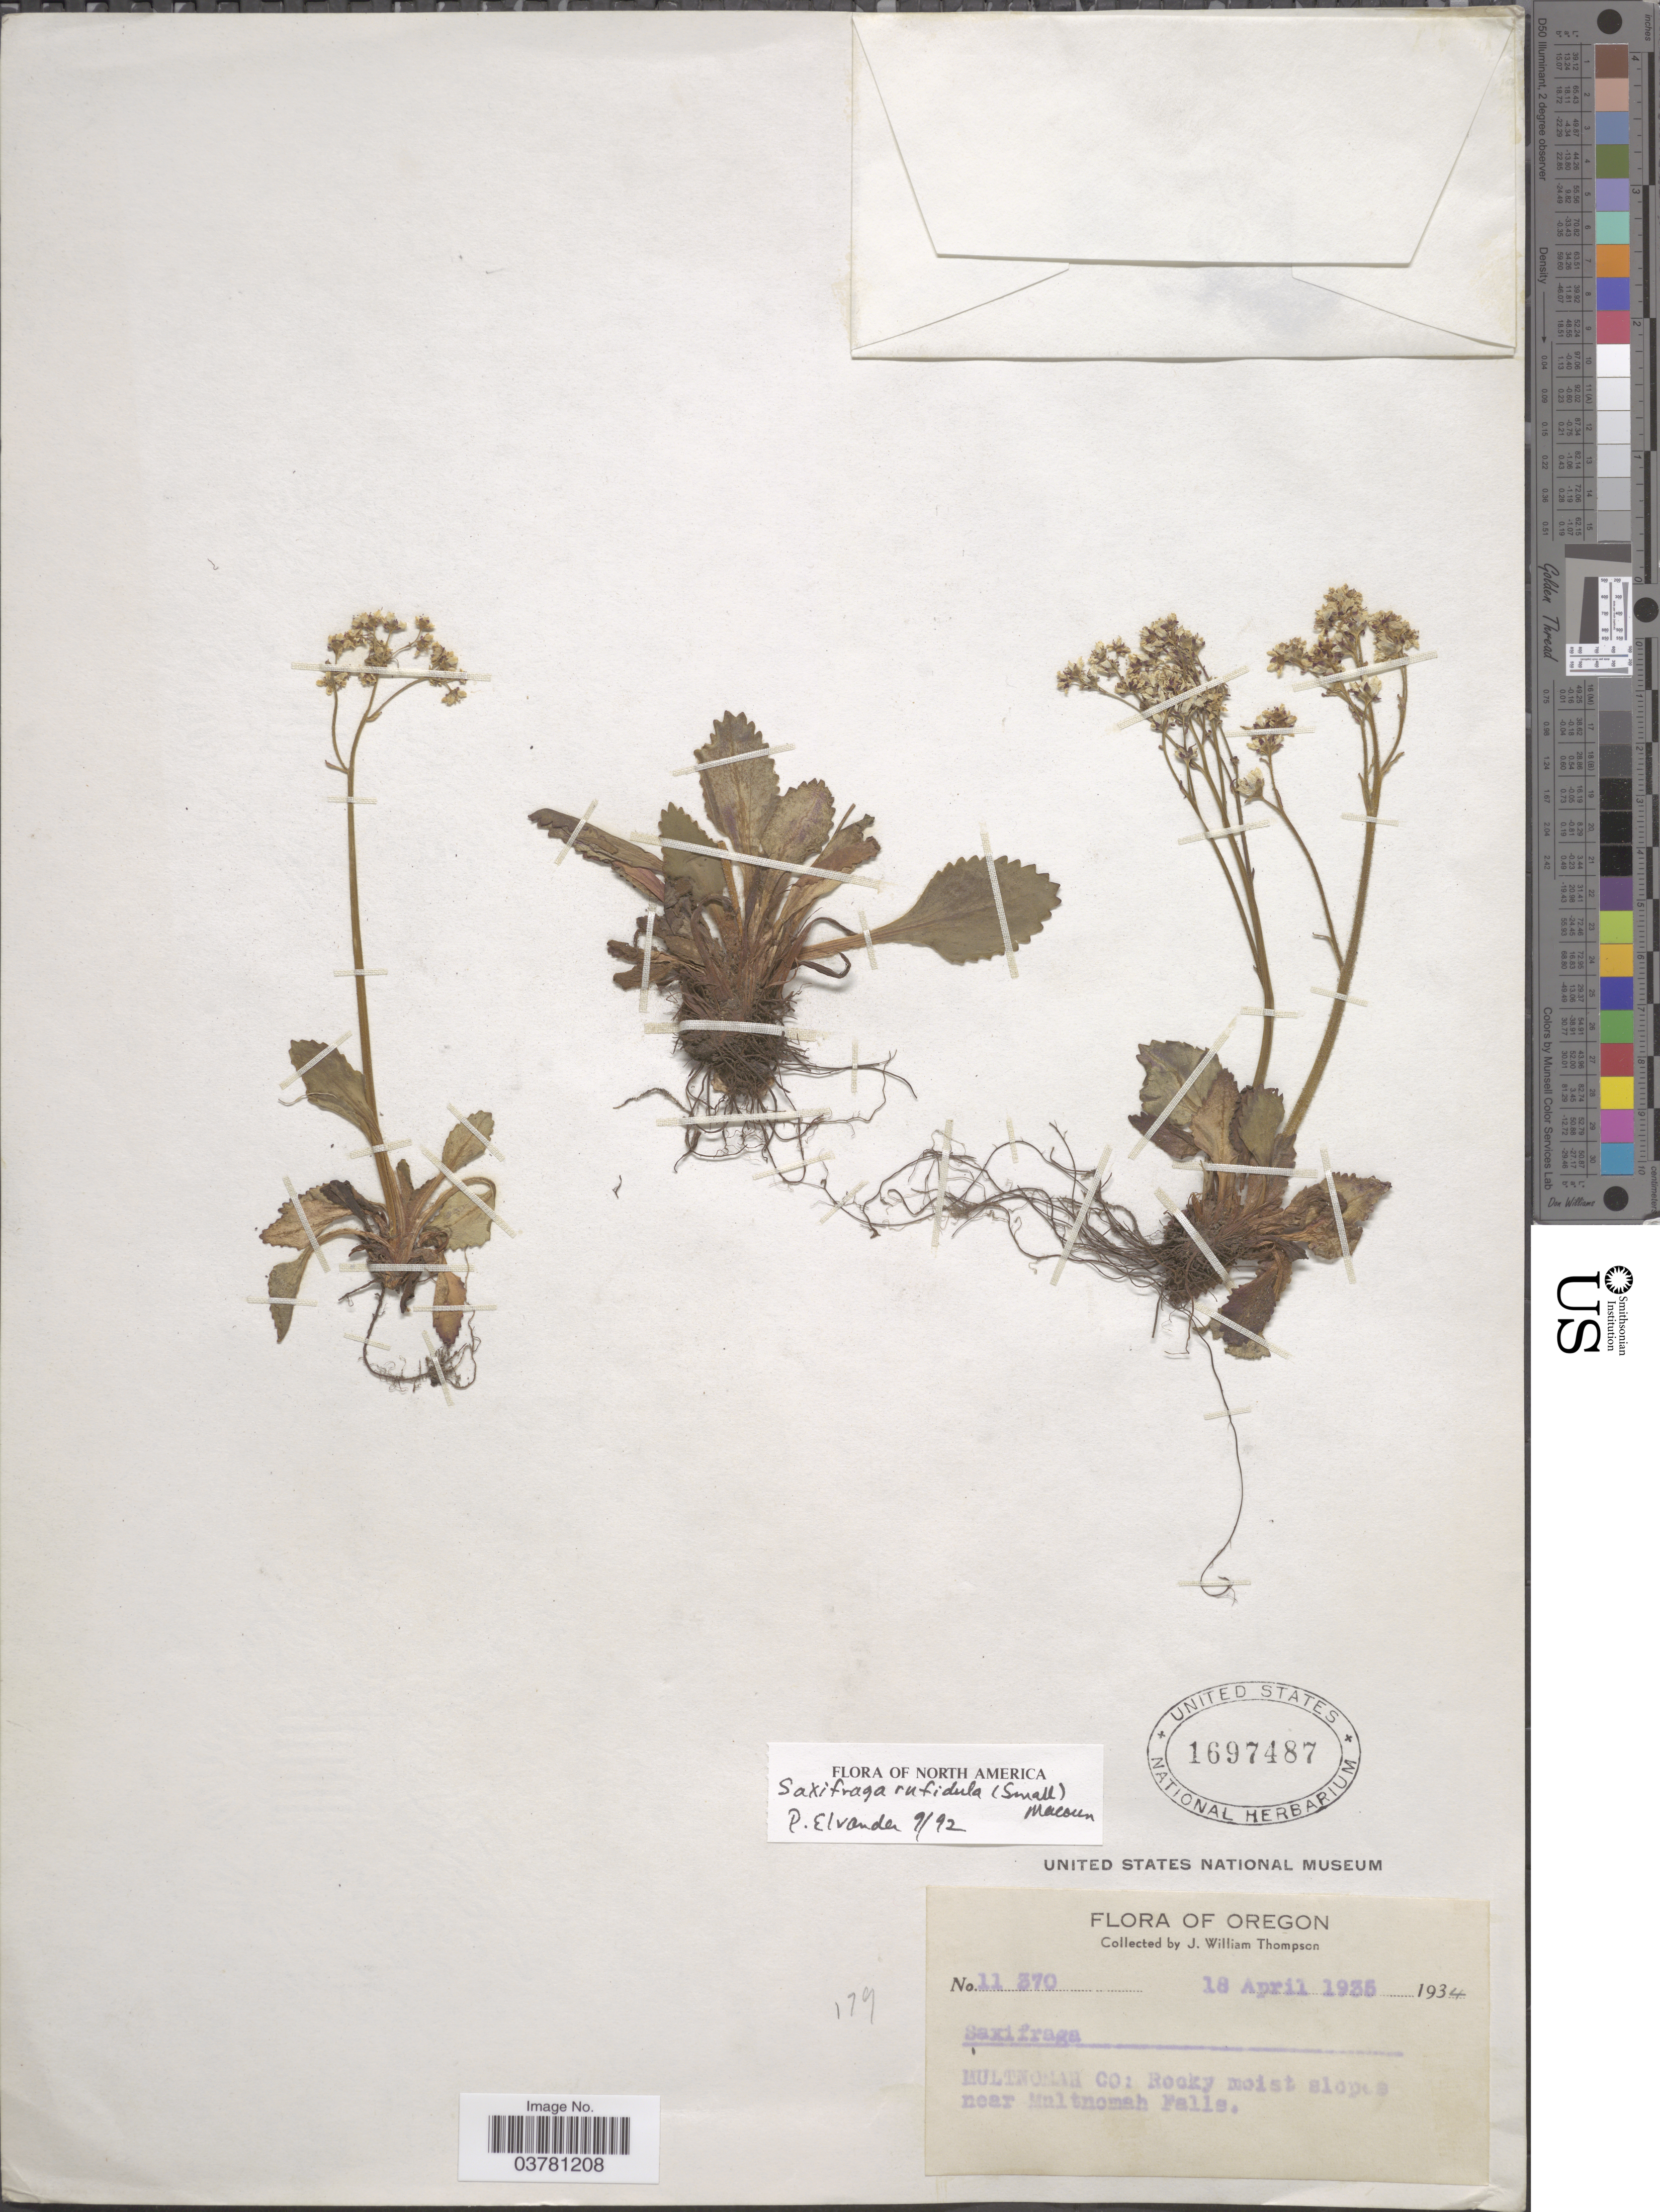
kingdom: Plantae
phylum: Tracheophyta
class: Magnoliopsida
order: Saxifragales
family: Saxifragaceae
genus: Micranthes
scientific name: Micranthes rufidula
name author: Small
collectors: J. W. Thompson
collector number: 11370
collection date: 1935-04-18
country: United States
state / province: Oregon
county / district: Multnomah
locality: Multnomah Co: Rocky moist slopes near Multnomah Falls.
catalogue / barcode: US 1697487